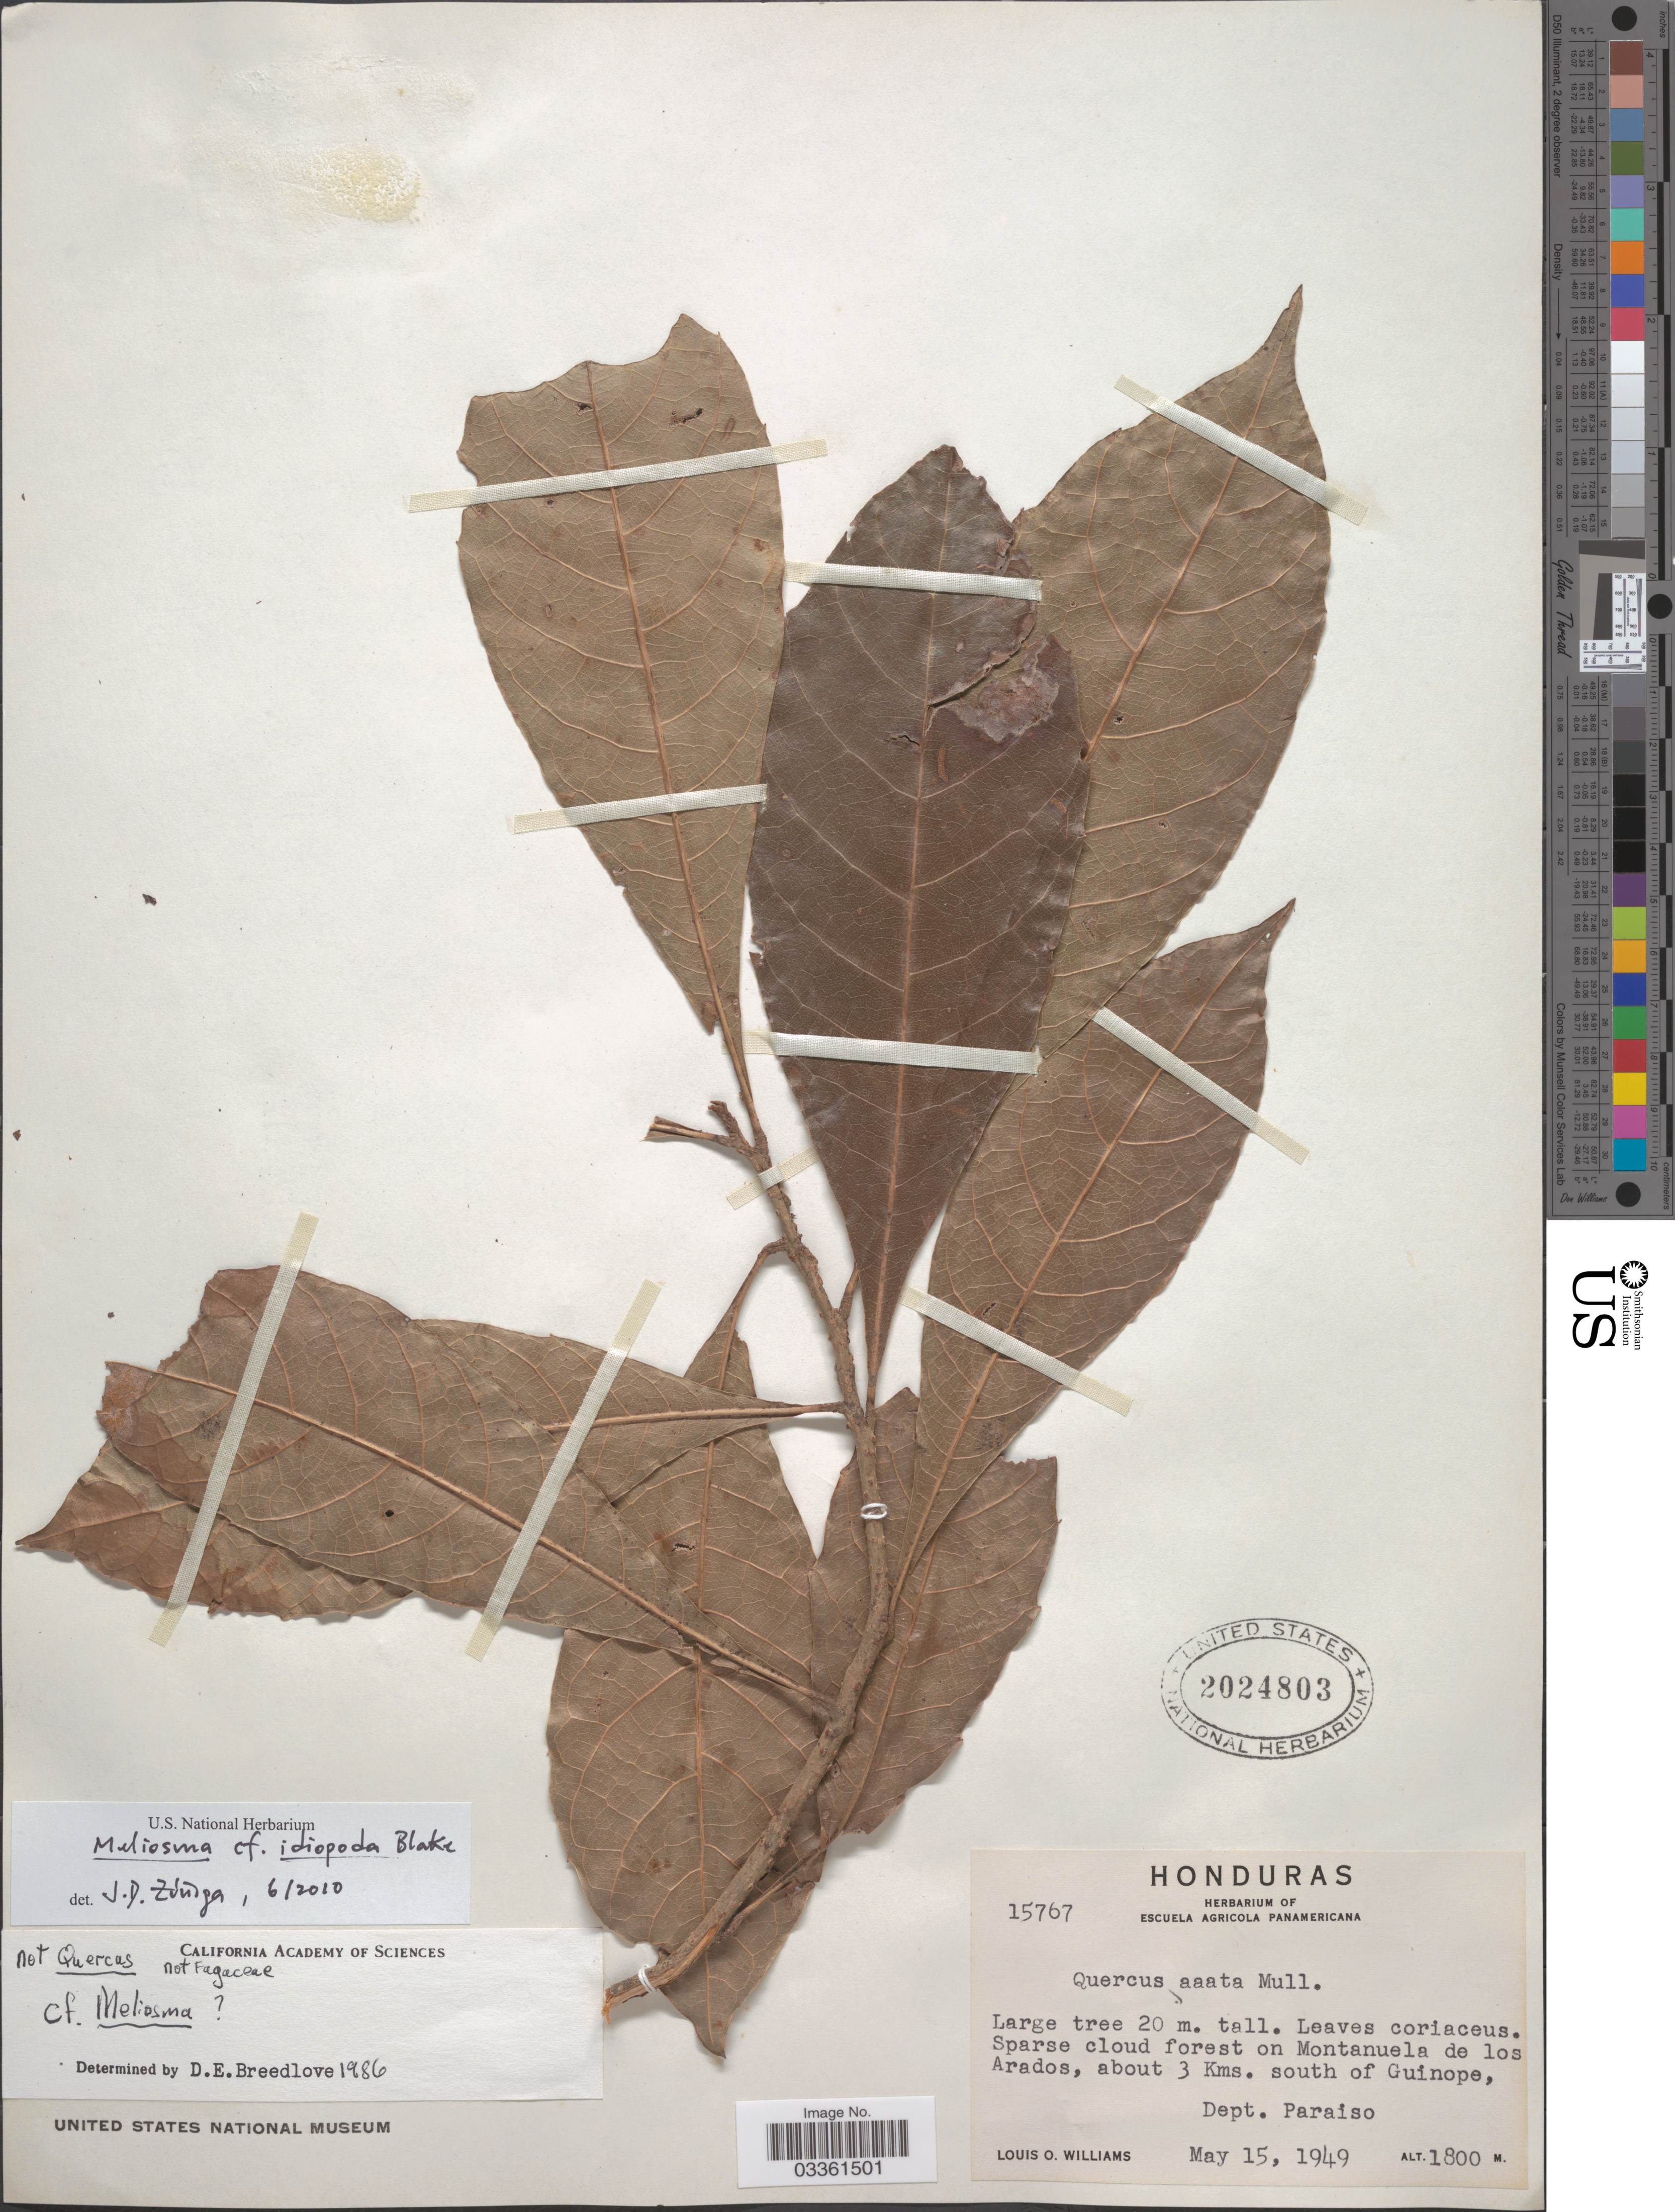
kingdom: Plantae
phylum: Tracheophyta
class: Magnoliopsida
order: Proteales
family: Sabiaceae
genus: Meliosma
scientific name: Meliosma idiopoda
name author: S.F. Blake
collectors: L. O. Williams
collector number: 15767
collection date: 1949-05-15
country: Honduras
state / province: El Paraíso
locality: Sparse cloud forest on Montanuela de los Arados, about 3 Kms. south of Guinope, Dept. Paraiso.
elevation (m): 1800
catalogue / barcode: US 2024803